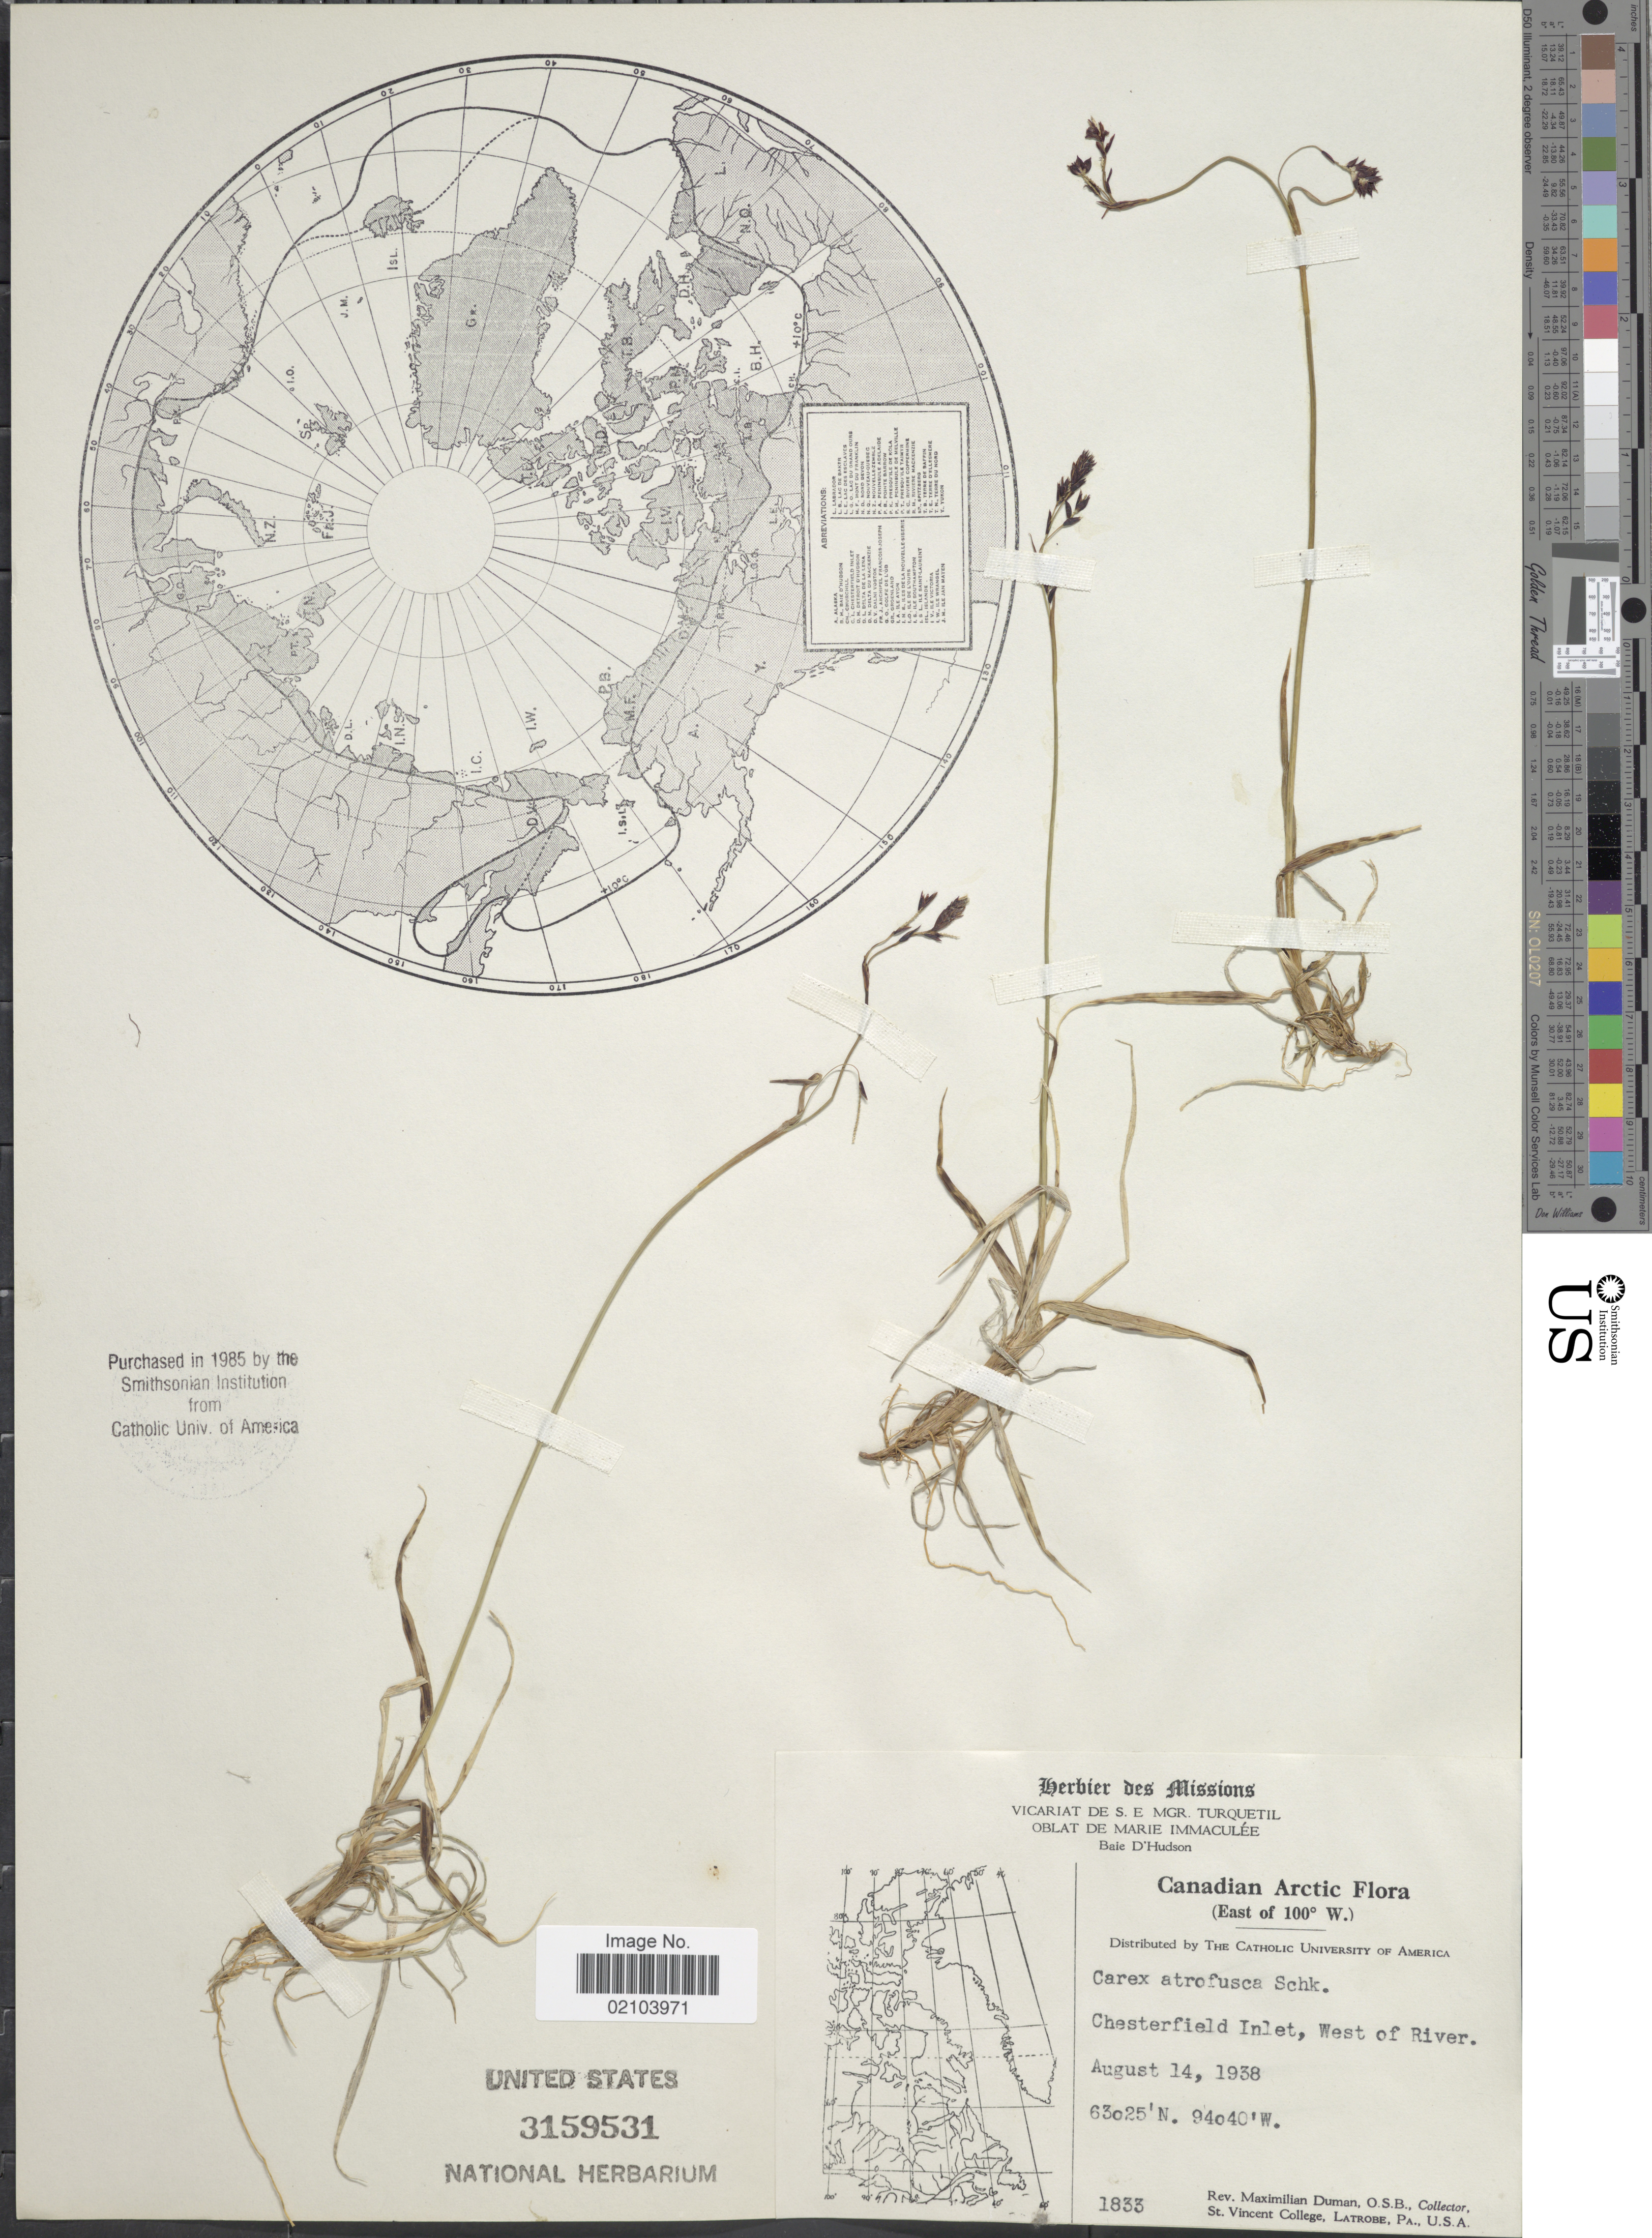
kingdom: Plantae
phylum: Tracheophyta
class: Liliopsida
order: Poales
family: Cyperaceae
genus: Carex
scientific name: Carex atrofusca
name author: Schkuhr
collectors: M. Duman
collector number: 1833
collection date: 1938-08-14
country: Canada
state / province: Nunavut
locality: Canadian Arctic. Chesterfield Inlet, West of River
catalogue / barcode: US 3159531